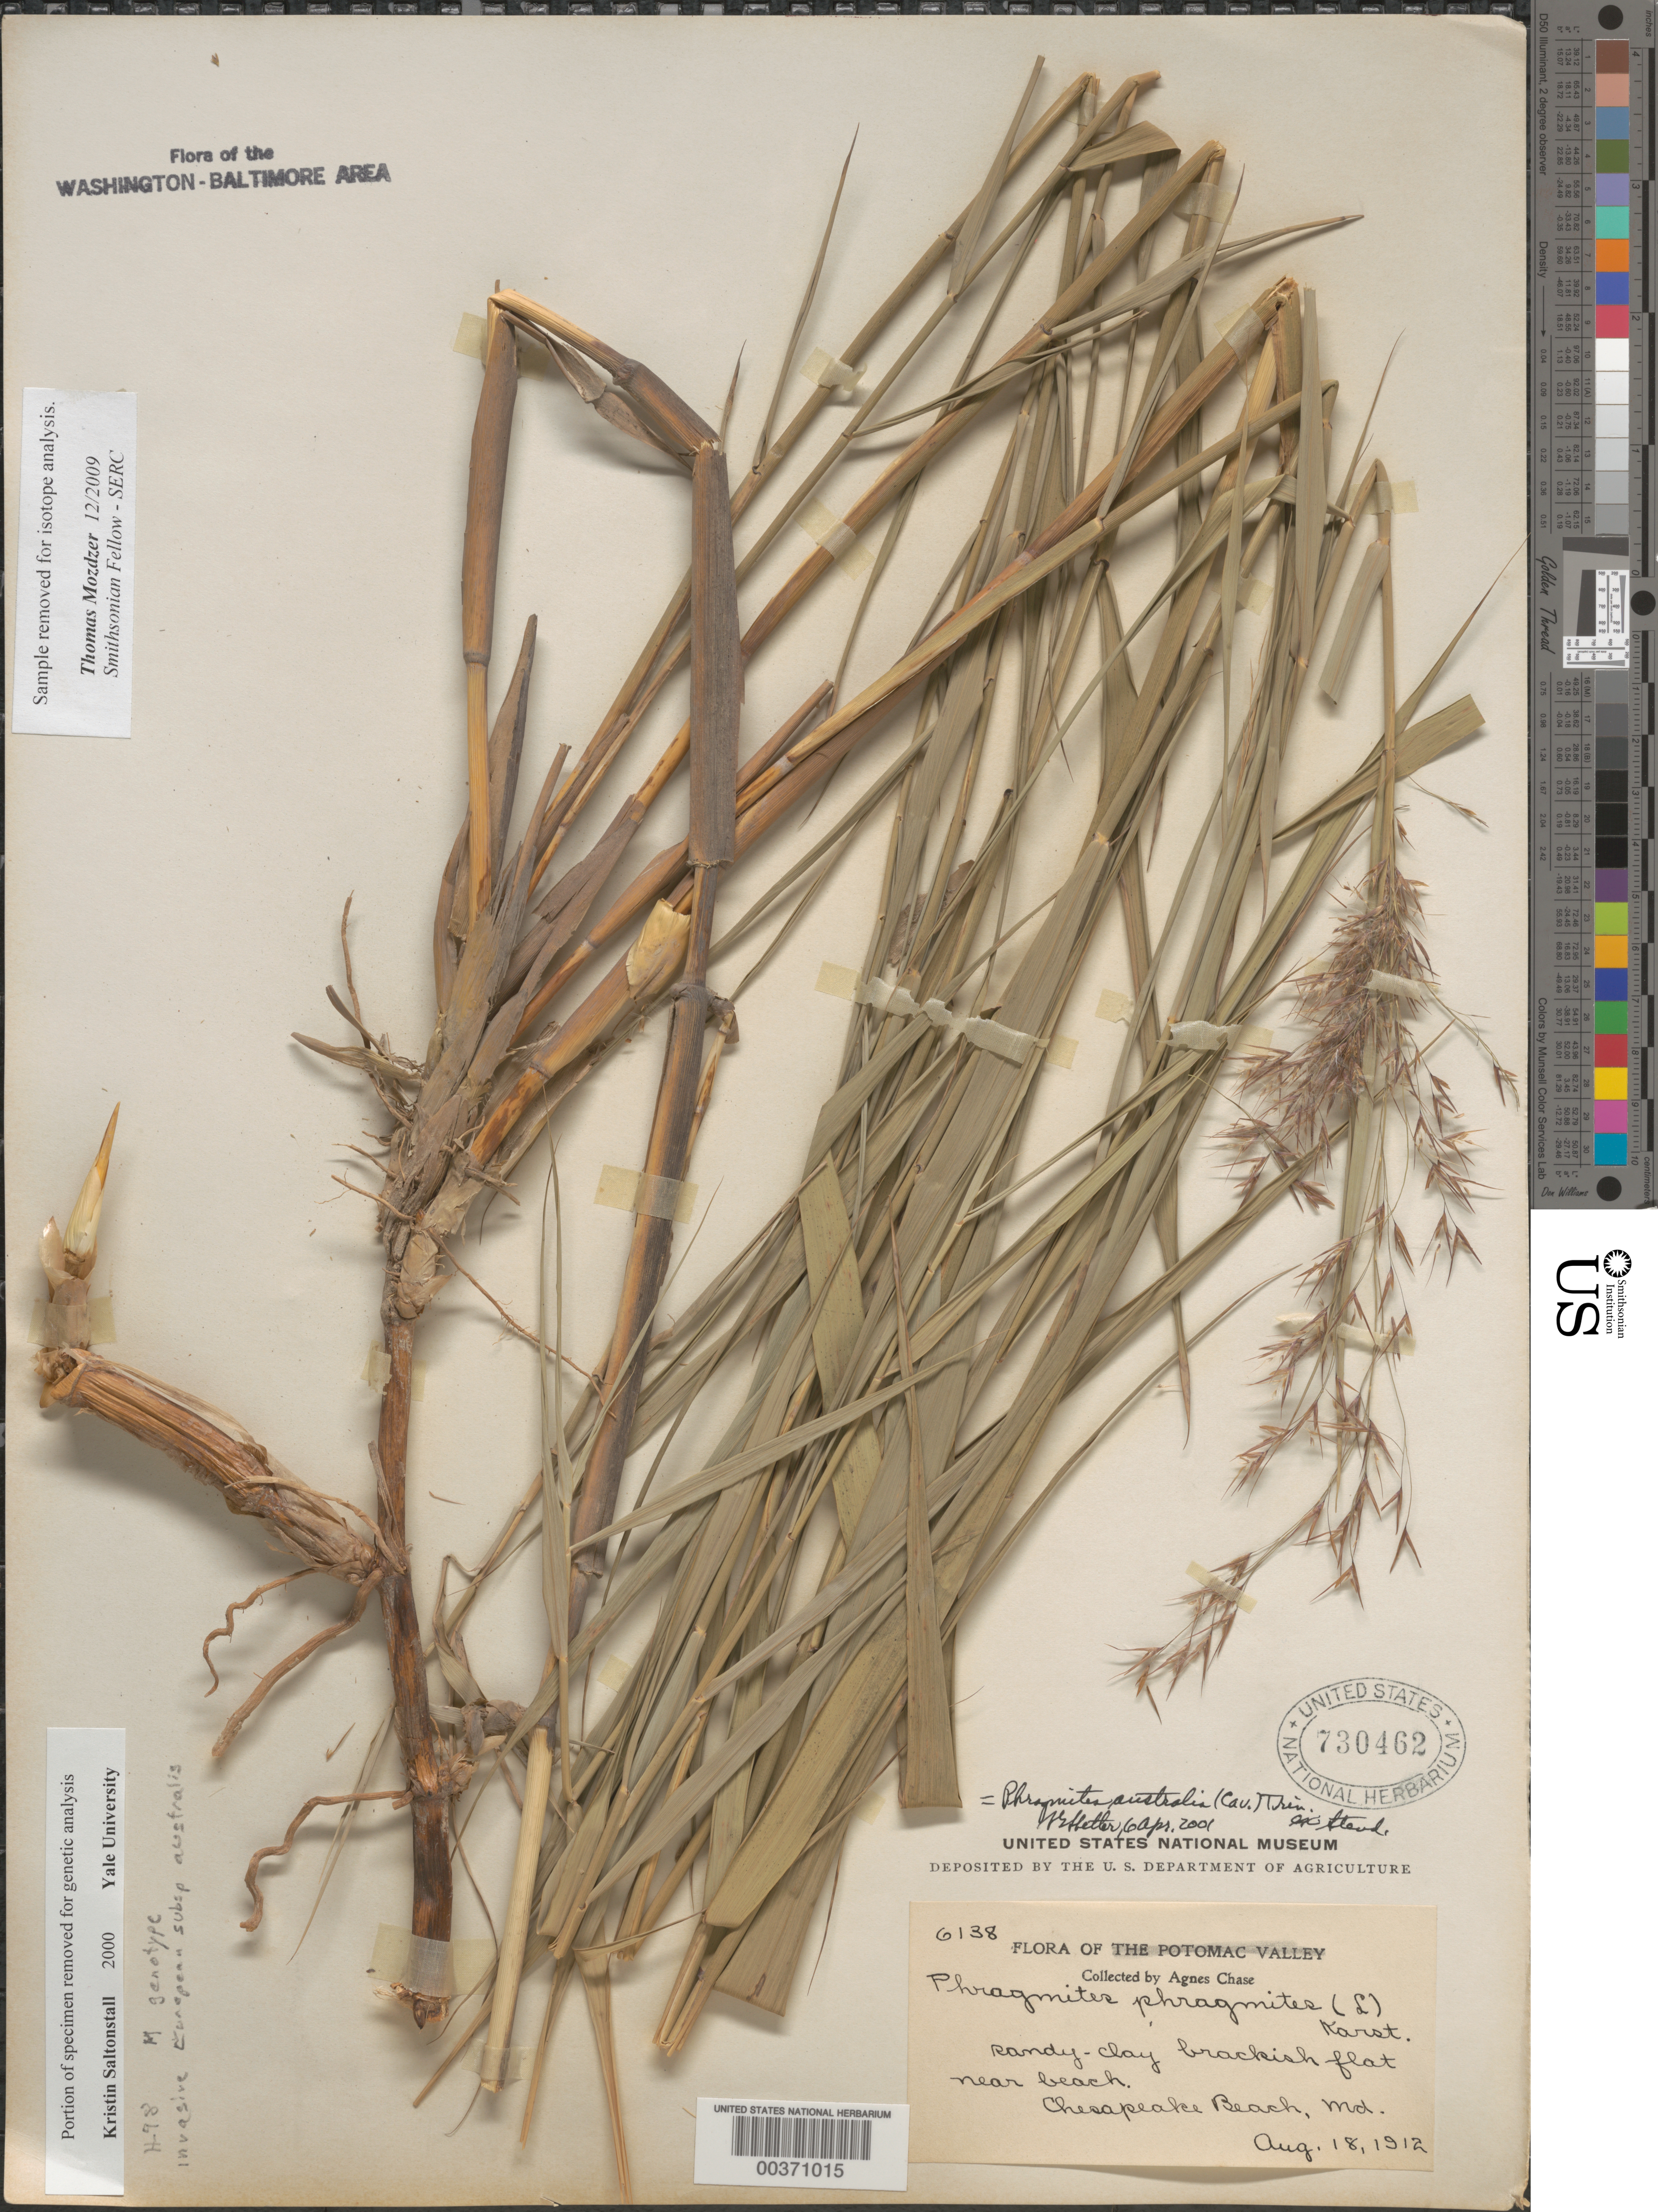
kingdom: Plantae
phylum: Tracheophyta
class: Liliopsida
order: Poales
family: Poaceae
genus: Phragmites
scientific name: Phragmites australis subsp. australis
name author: (Cav.) Trin. ex Steud.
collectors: A. Chase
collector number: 6138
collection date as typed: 18 Aug 1912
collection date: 1912-08-18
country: United States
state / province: Maryland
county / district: Calvert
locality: Chesapeake Beach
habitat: Sandy-clay, brackish flat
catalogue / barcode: US 730462